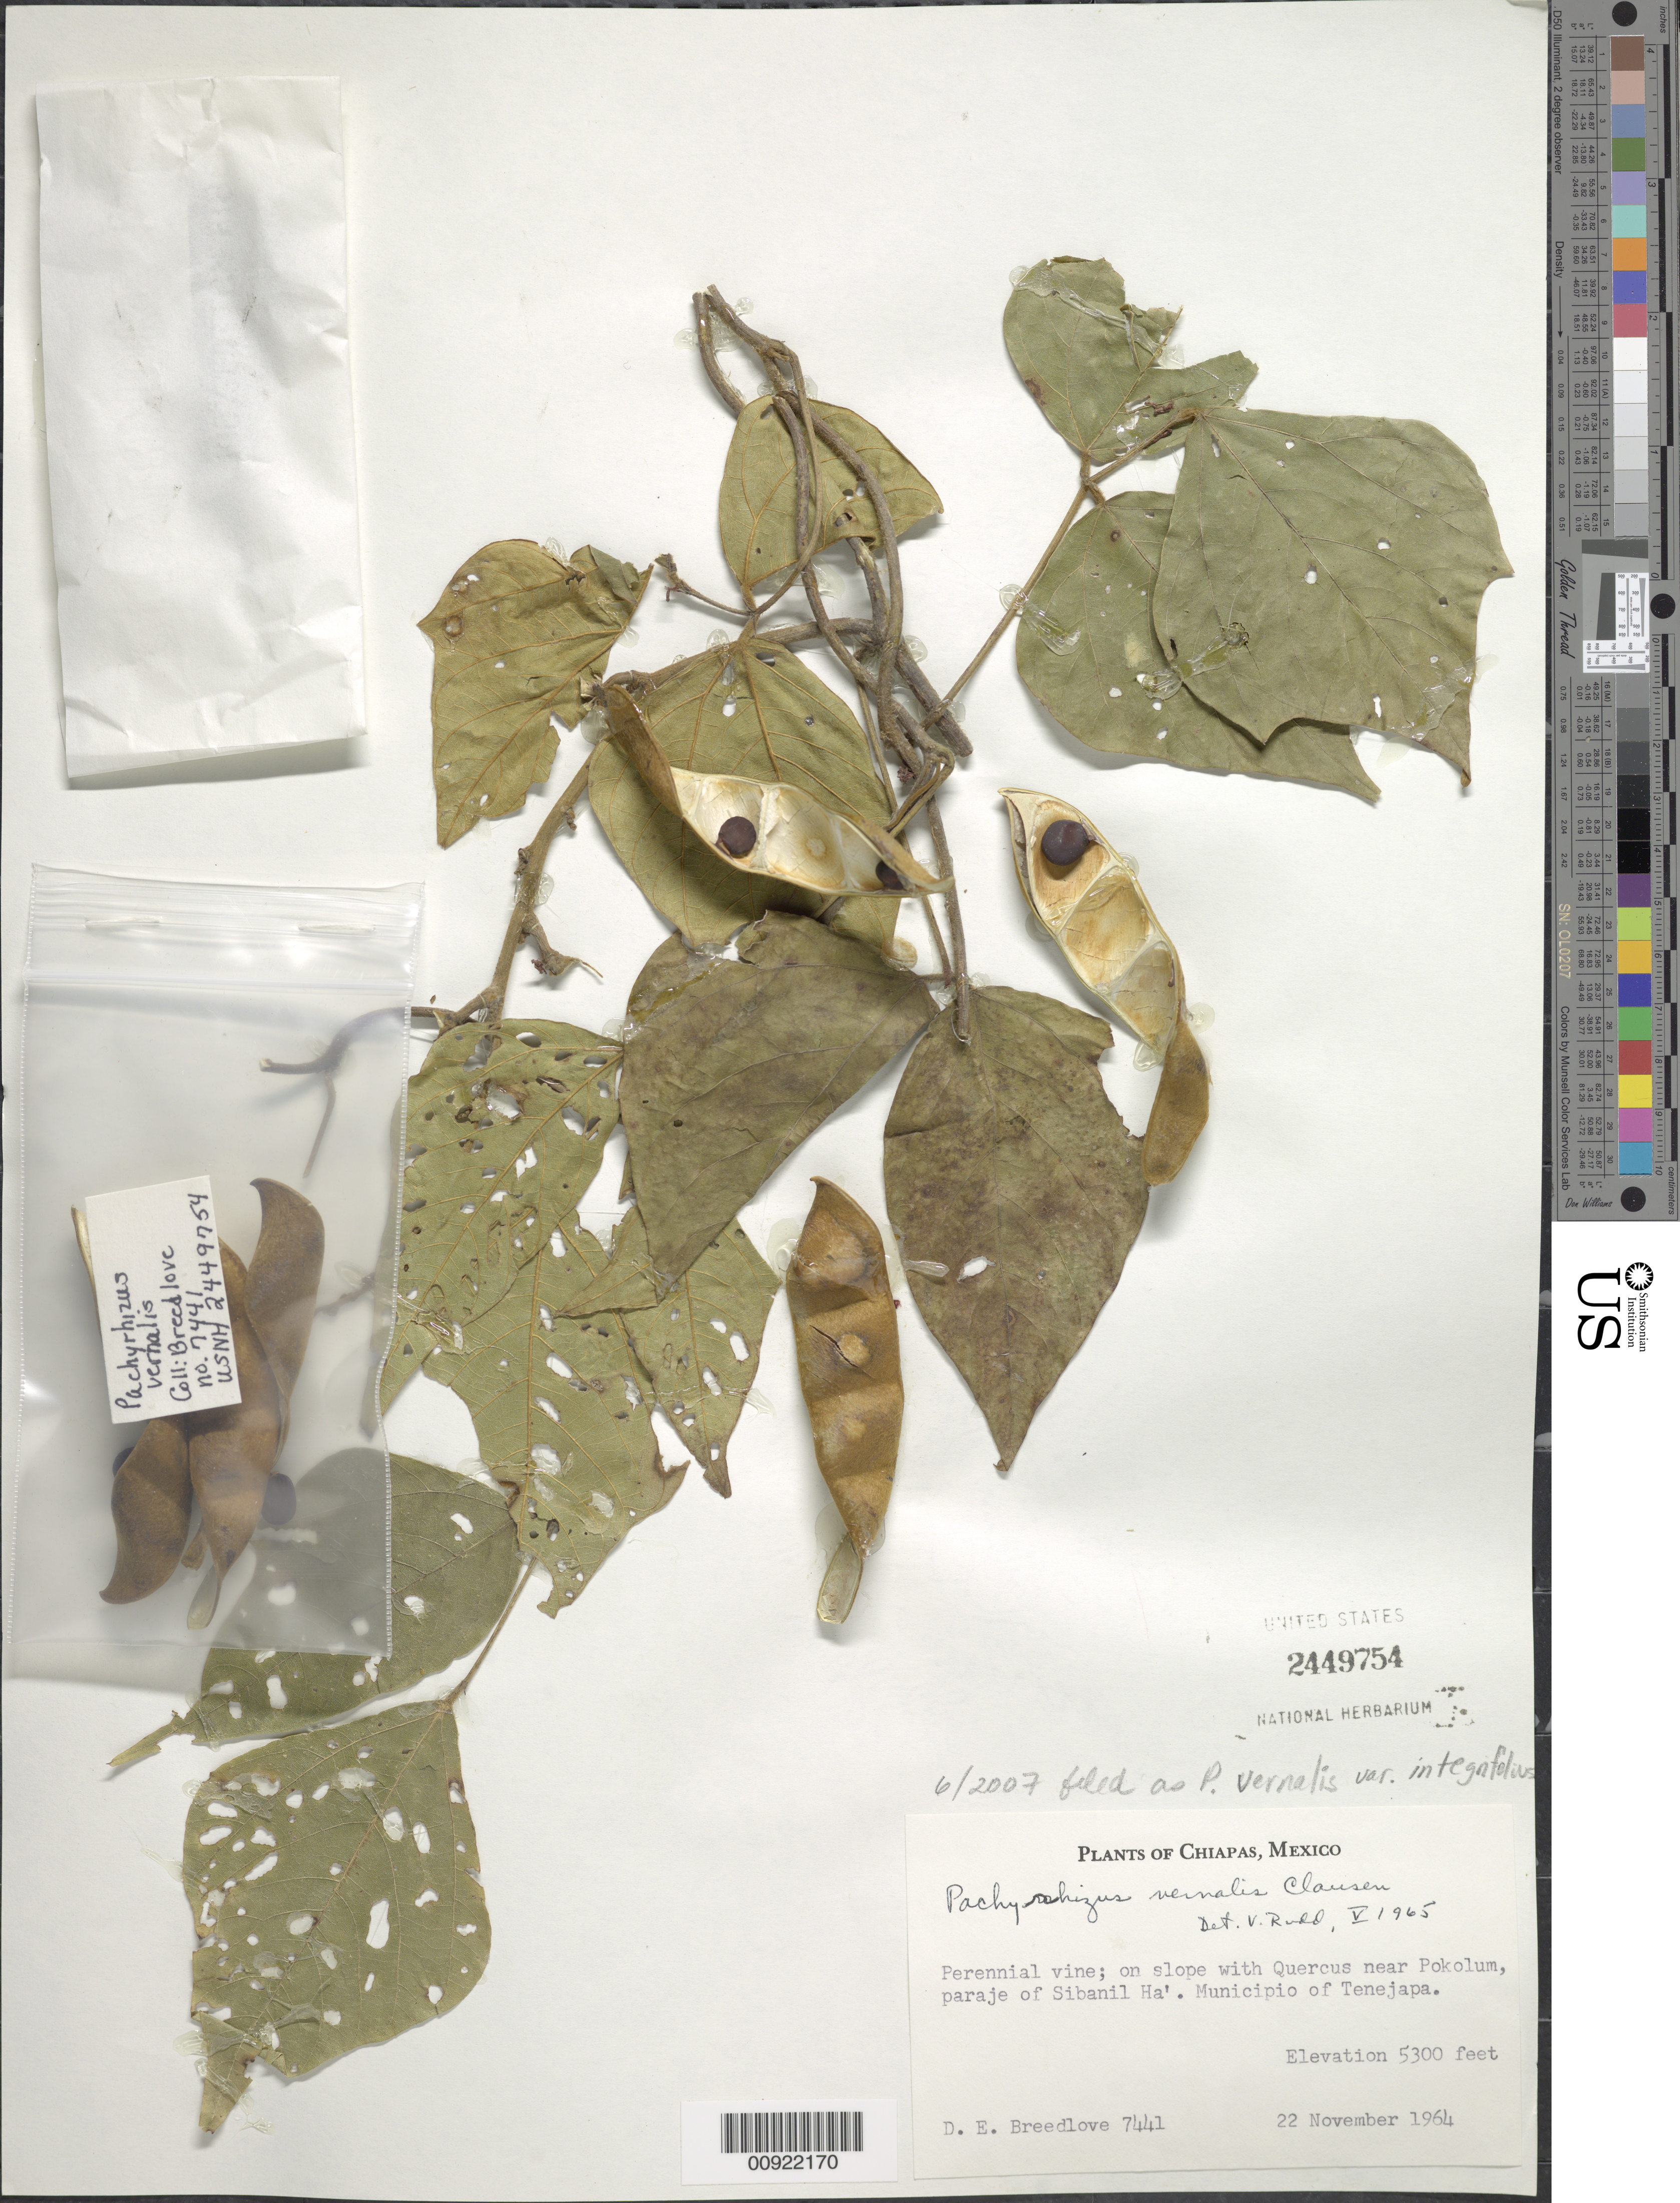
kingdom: Plantae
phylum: Tracheophyta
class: Magnoliopsida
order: Fabales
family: Fabaceae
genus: Pachyrhizus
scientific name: Pachyrhizus vernalis var. integrifolius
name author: (Donn. Sm.) R.T. Clausen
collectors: D. E. Breedlove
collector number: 7441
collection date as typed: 22 Nov 1964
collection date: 1964-11-22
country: Mexico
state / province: Chiapas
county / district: Tenejapa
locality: Near Pokolum, paraje of Sibanil Ha'. Municipio of Tenejapa, Chiapas.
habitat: On slope with Quercus.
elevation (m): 1615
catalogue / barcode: US 2449754